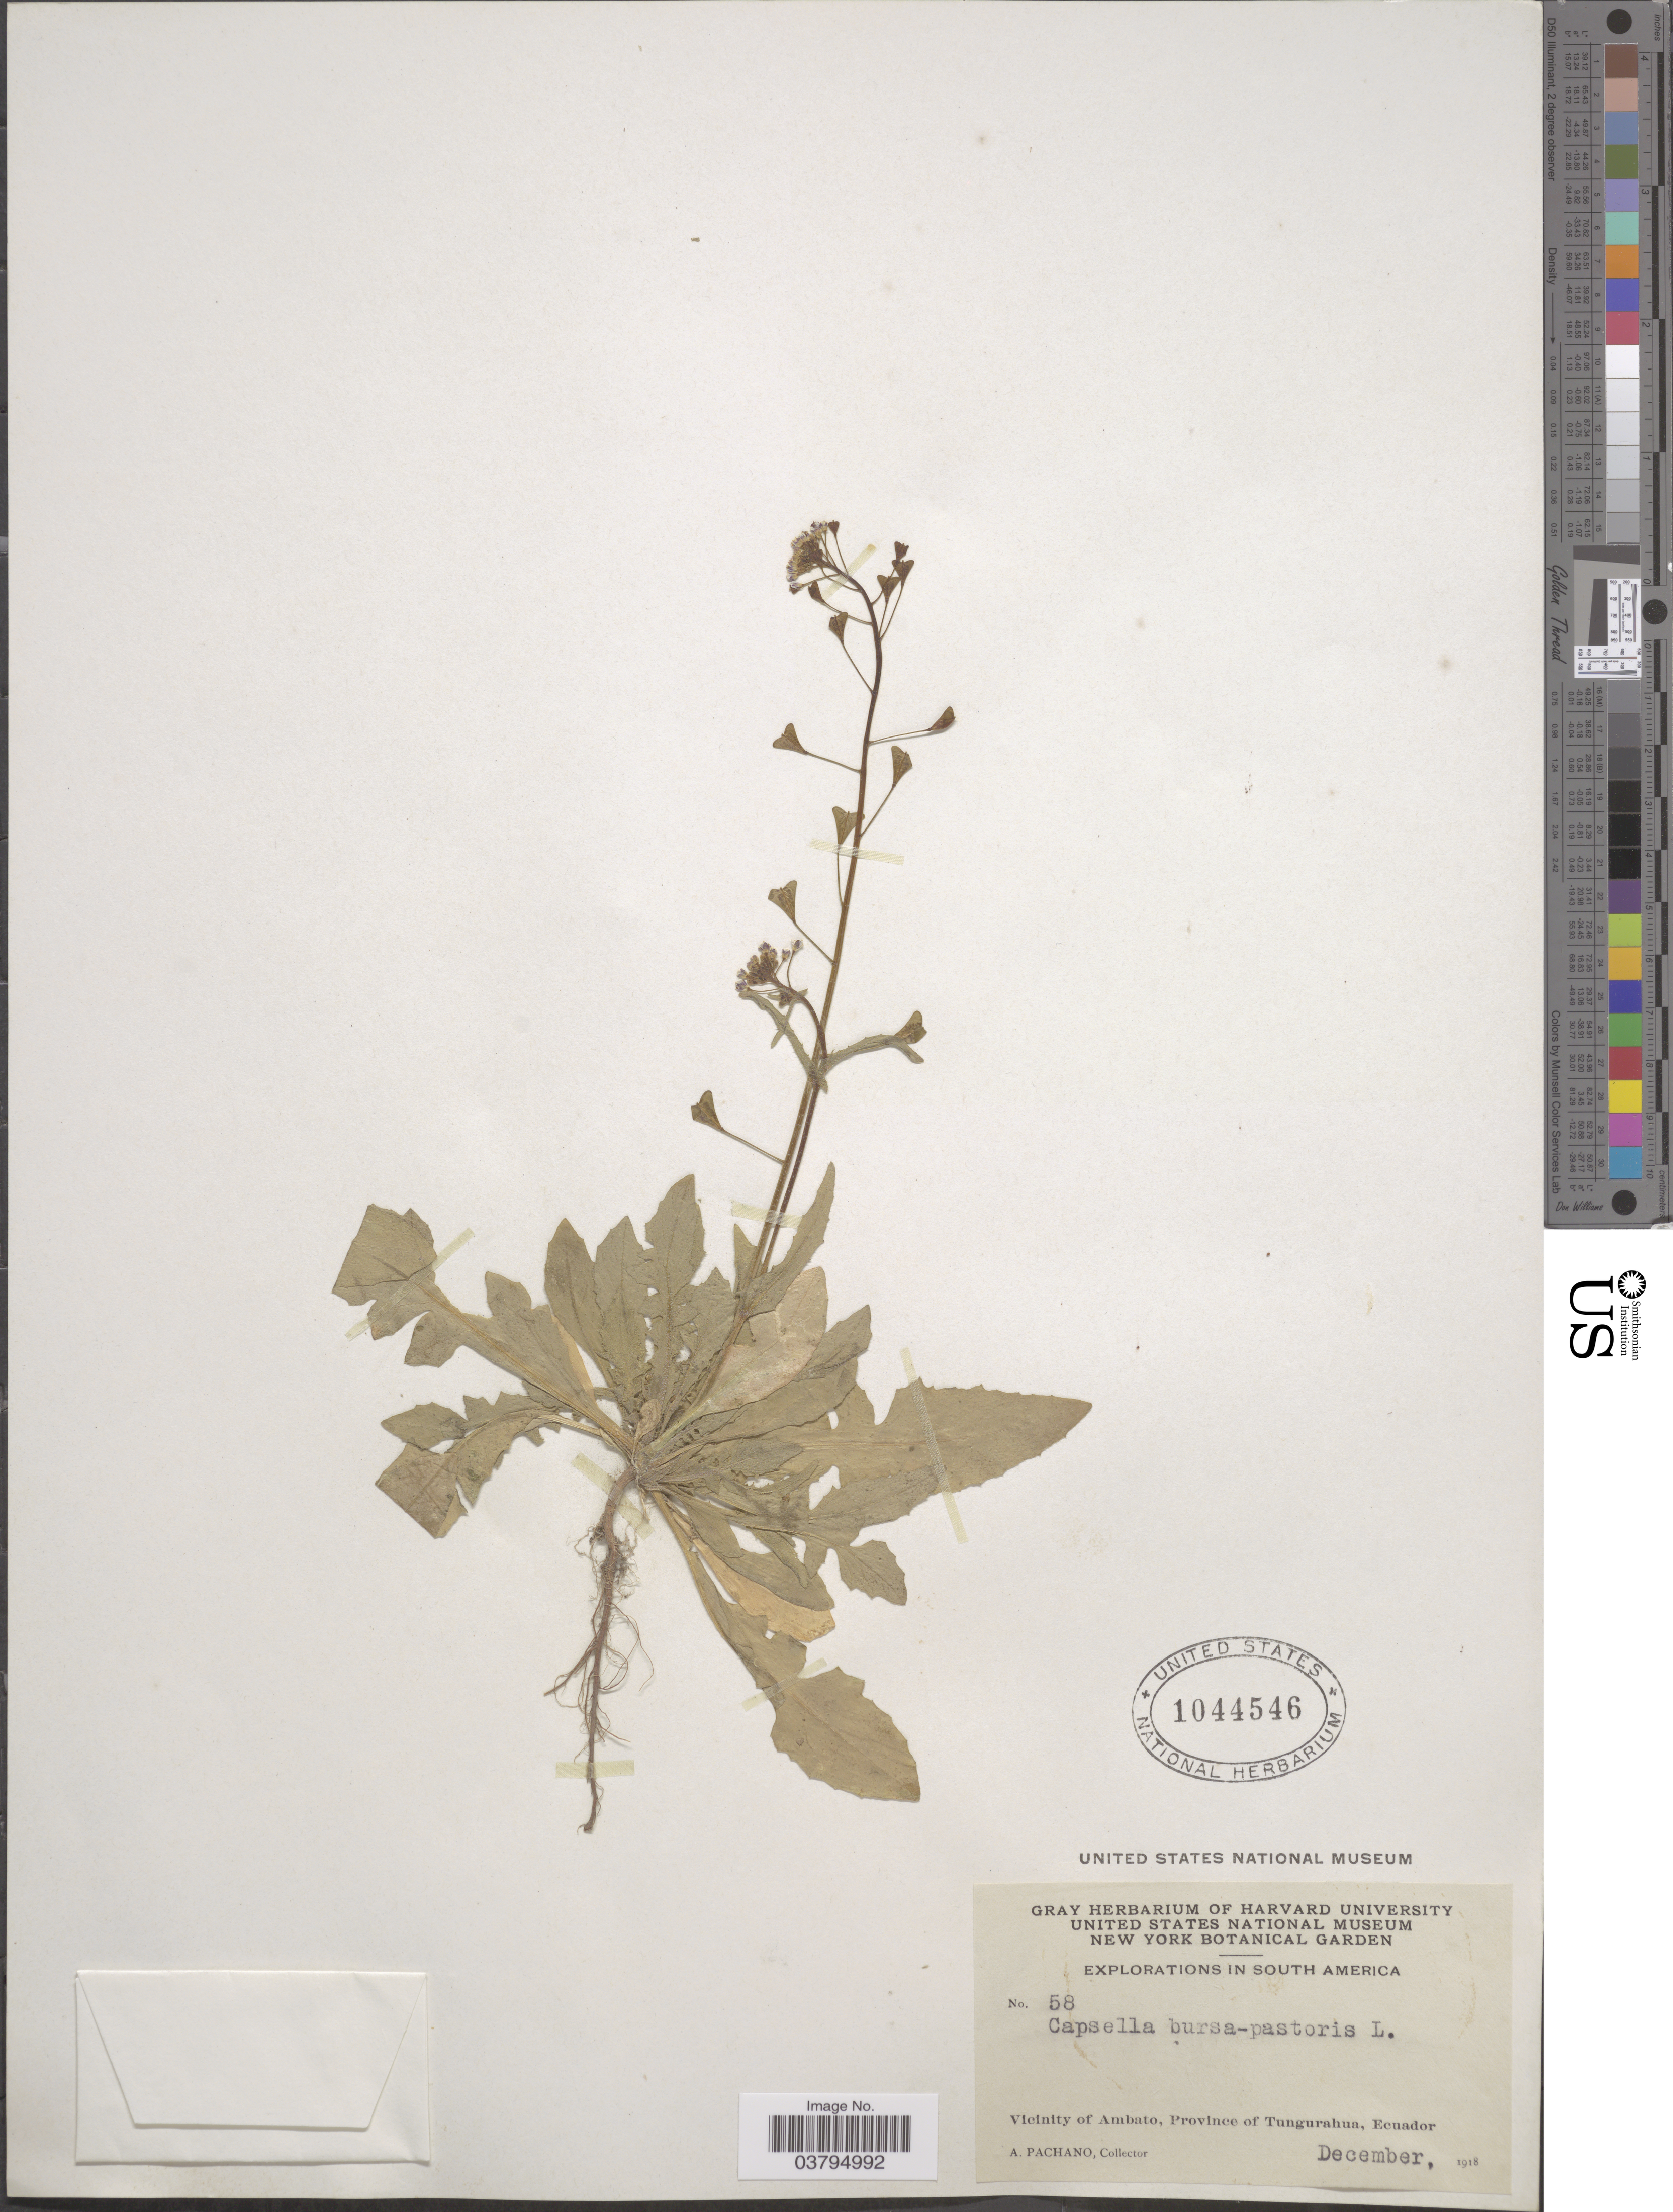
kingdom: Plantae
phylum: Tracheophyta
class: Magnoliopsida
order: Brassicales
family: Brassicaceae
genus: Capsella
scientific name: Capsella bursa-pastoris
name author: (L.) Medik.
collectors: A. Pachano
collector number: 58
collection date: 1918-12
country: Ecuador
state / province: Tungurahua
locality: Vicinity of Ambato.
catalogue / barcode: US 1044546